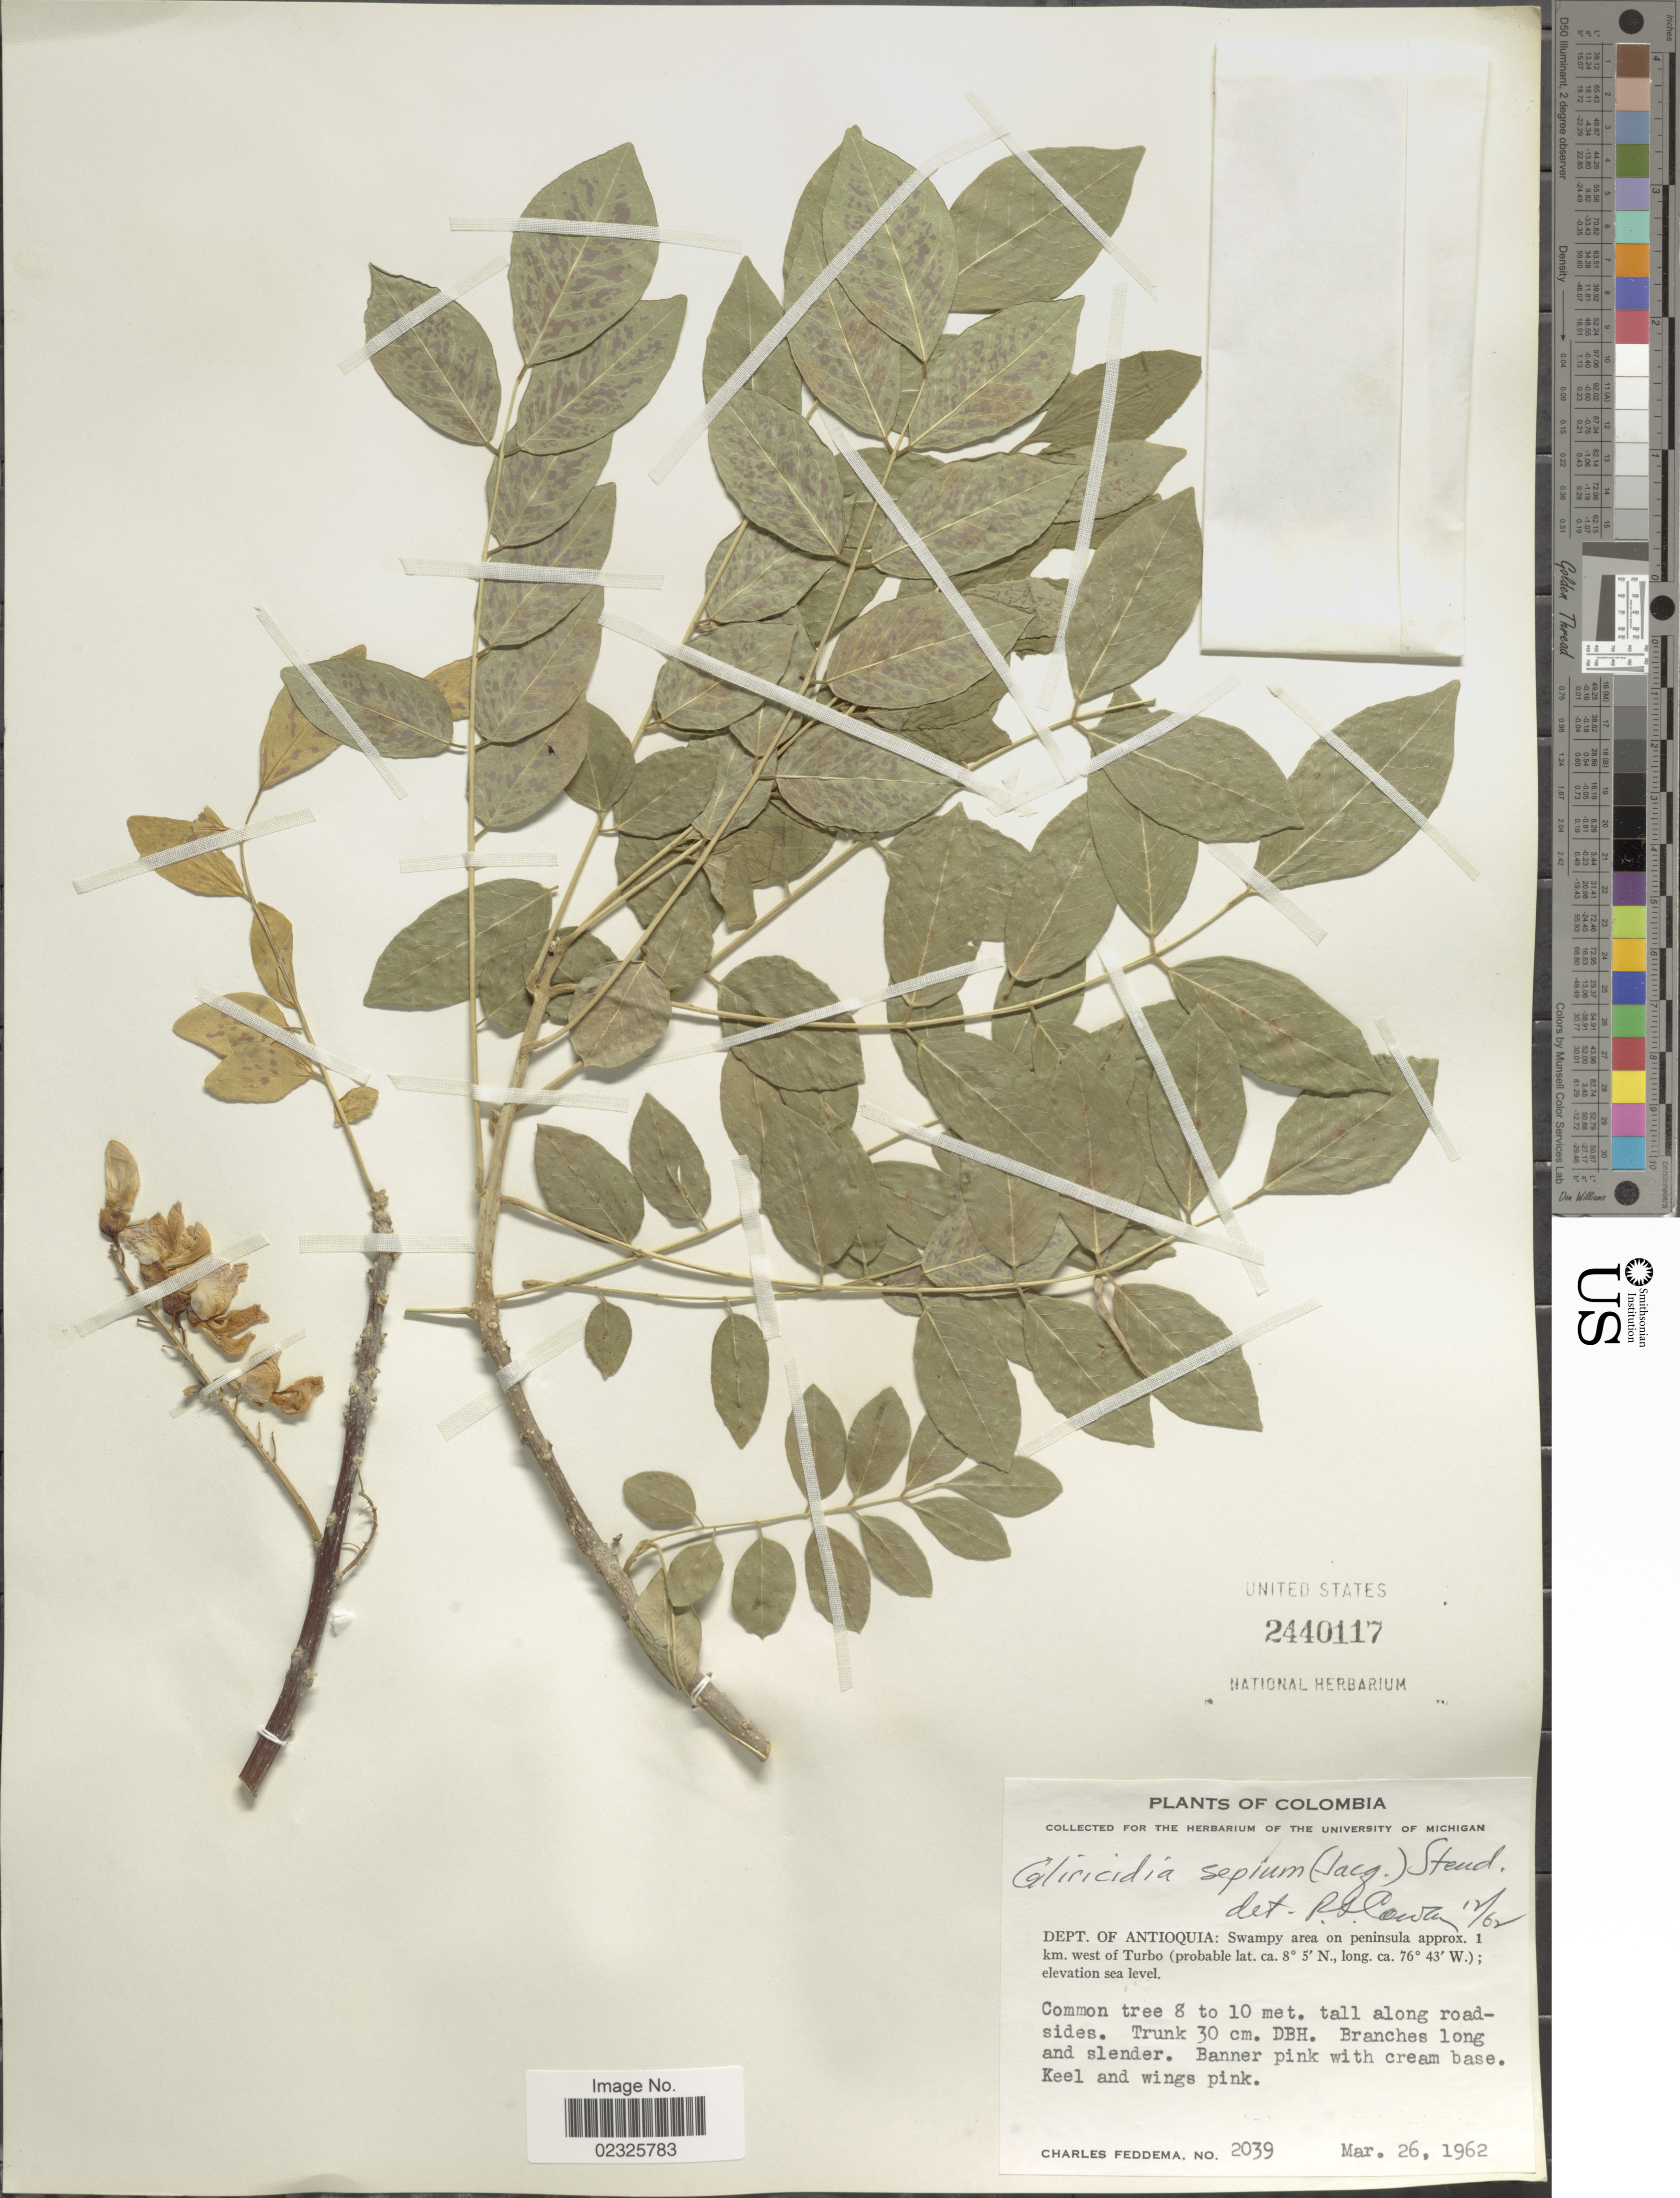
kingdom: Plantae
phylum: Tracheophyta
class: Magnoliopsida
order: Fabales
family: Fabaceae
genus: Gliricidia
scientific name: Gliricidia sepium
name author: (Jacq.) Kunth ex Walp.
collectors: C. Feddema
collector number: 2039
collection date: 1962-03-26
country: Colombia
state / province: Antioquia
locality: Dept. of Antioquia: Swampy area on peninsula approx. 1 km. west of Turbo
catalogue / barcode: US 2440117